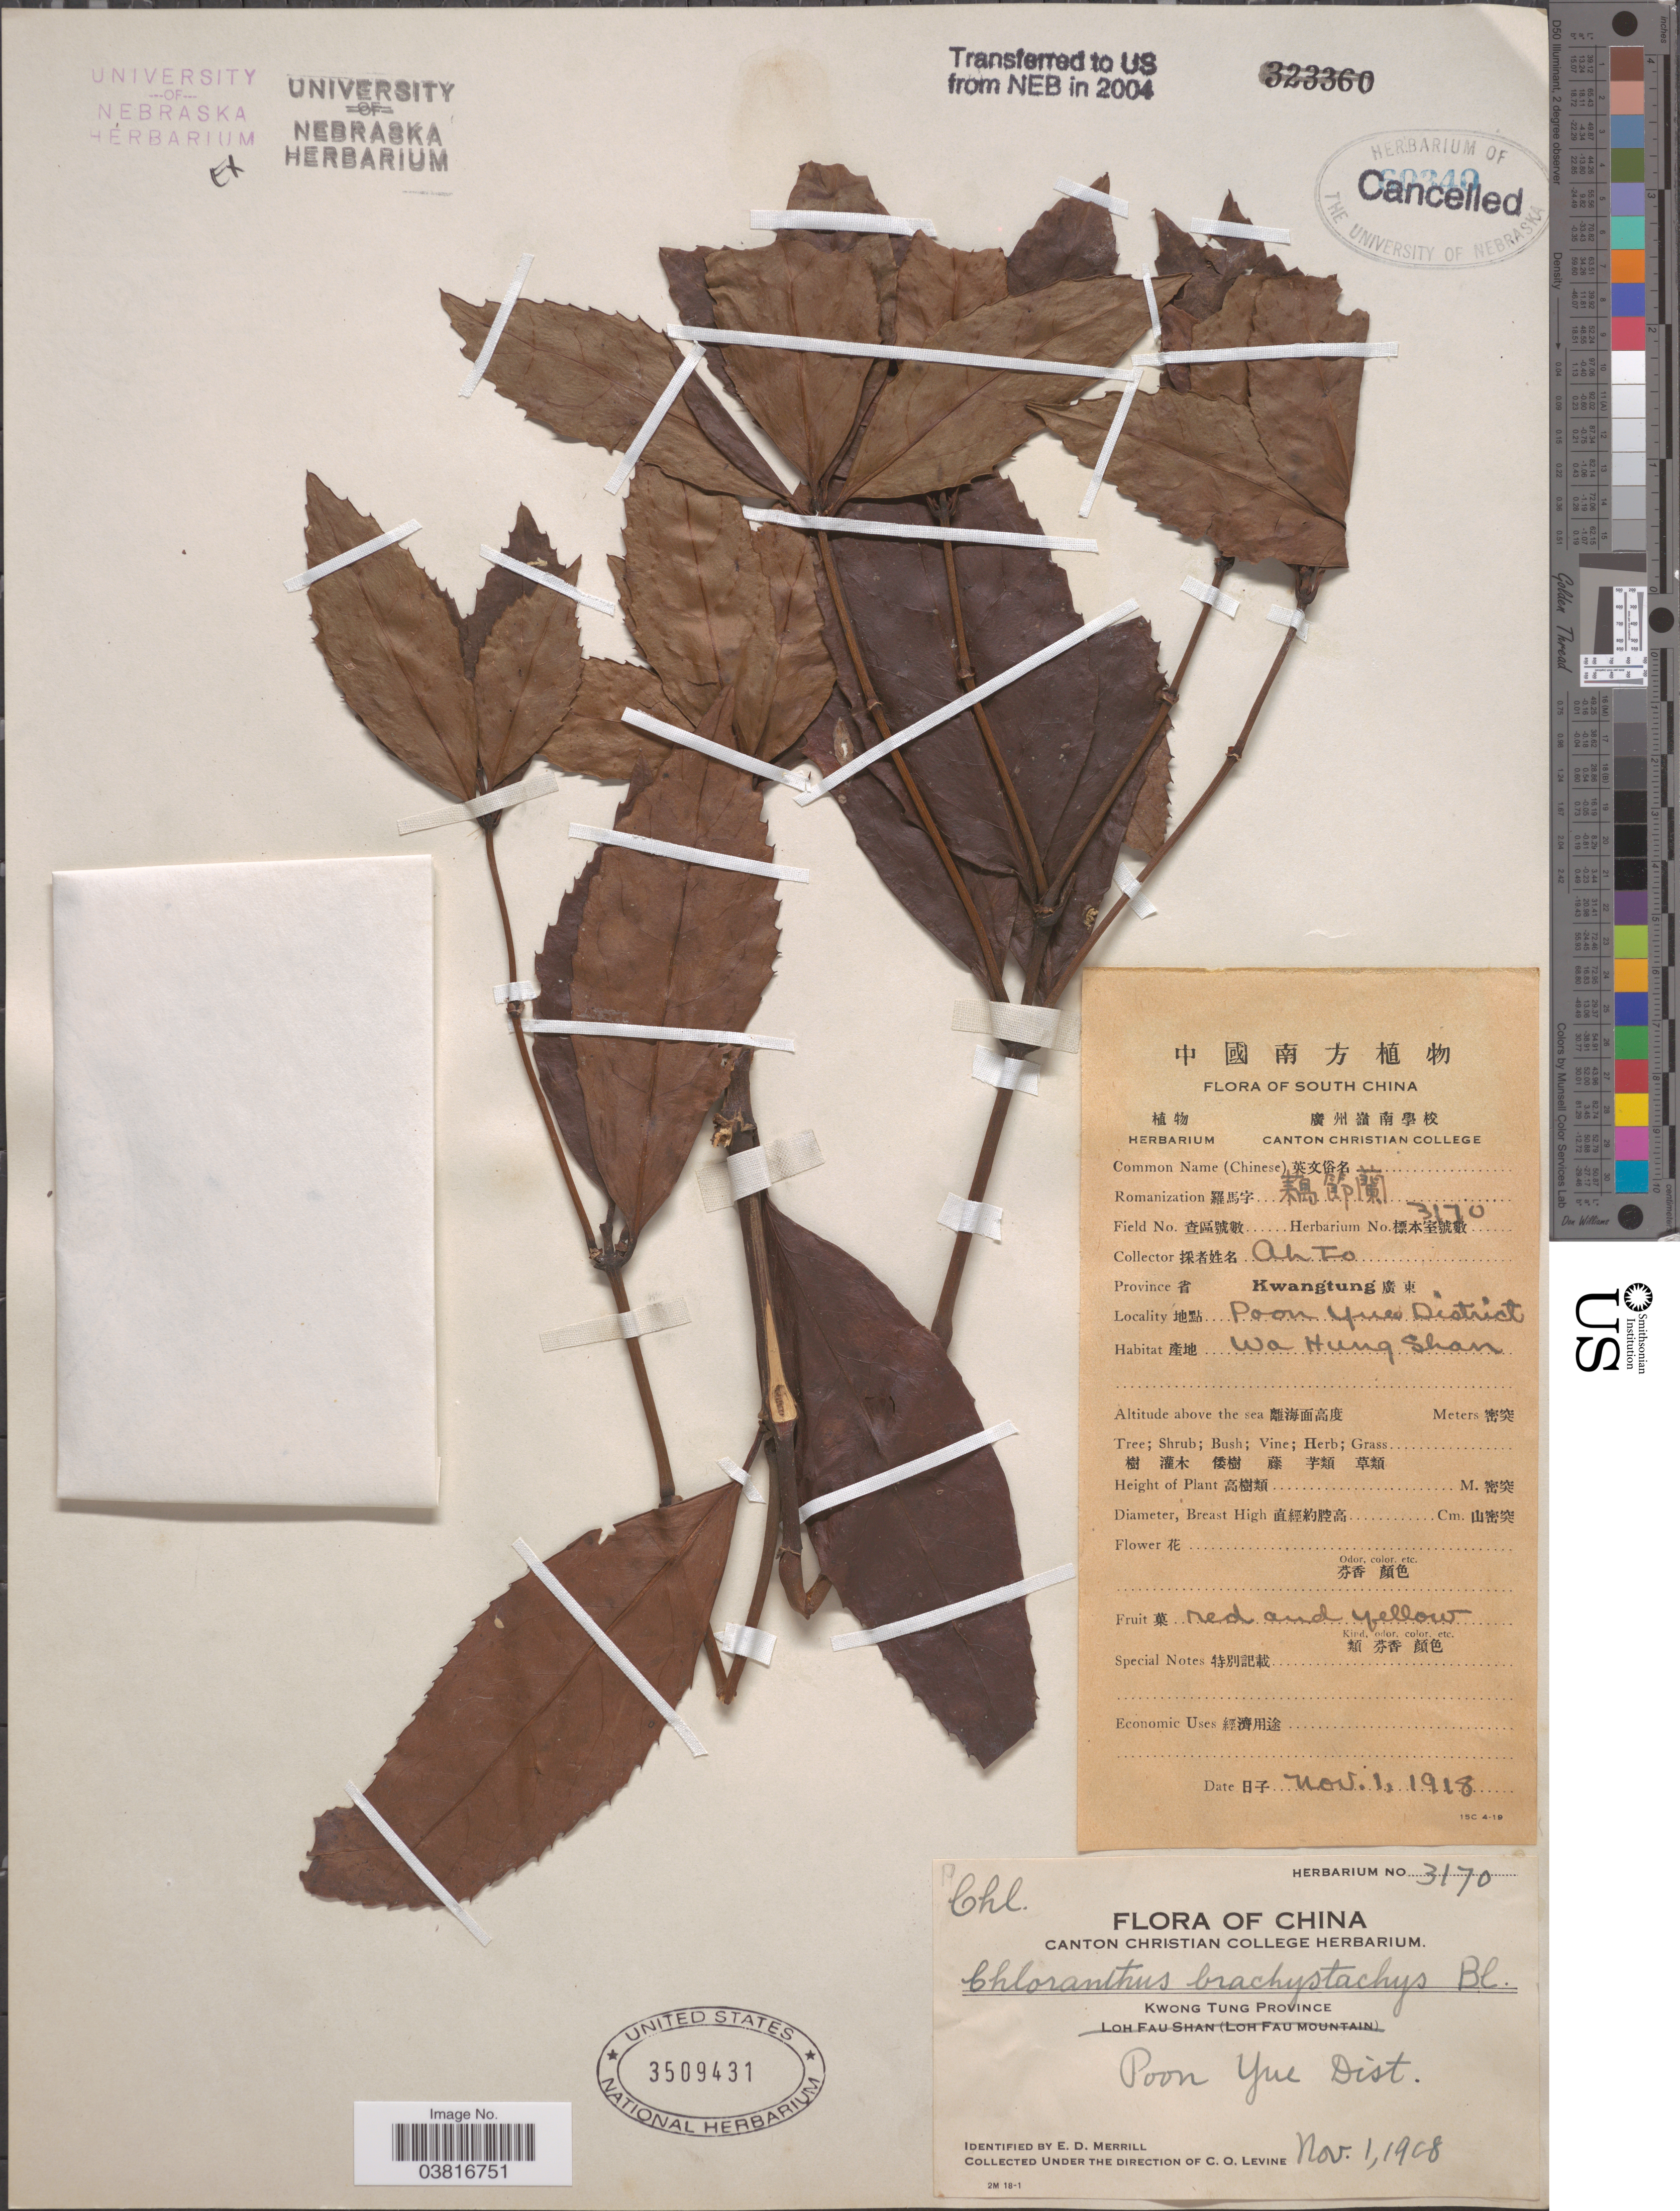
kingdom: Plantae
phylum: Tracheophyta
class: Magnoliopsida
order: Chloranthales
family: Chloranthaceae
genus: Chloranthus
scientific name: Chloranthus brachystachys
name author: Blume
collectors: Ah To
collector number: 3170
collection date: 1918-11-01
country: China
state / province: Guangdong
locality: South China. Province Kwangtung X. Kwong Tung Province. Poon Yue Dist.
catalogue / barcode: US 3509431